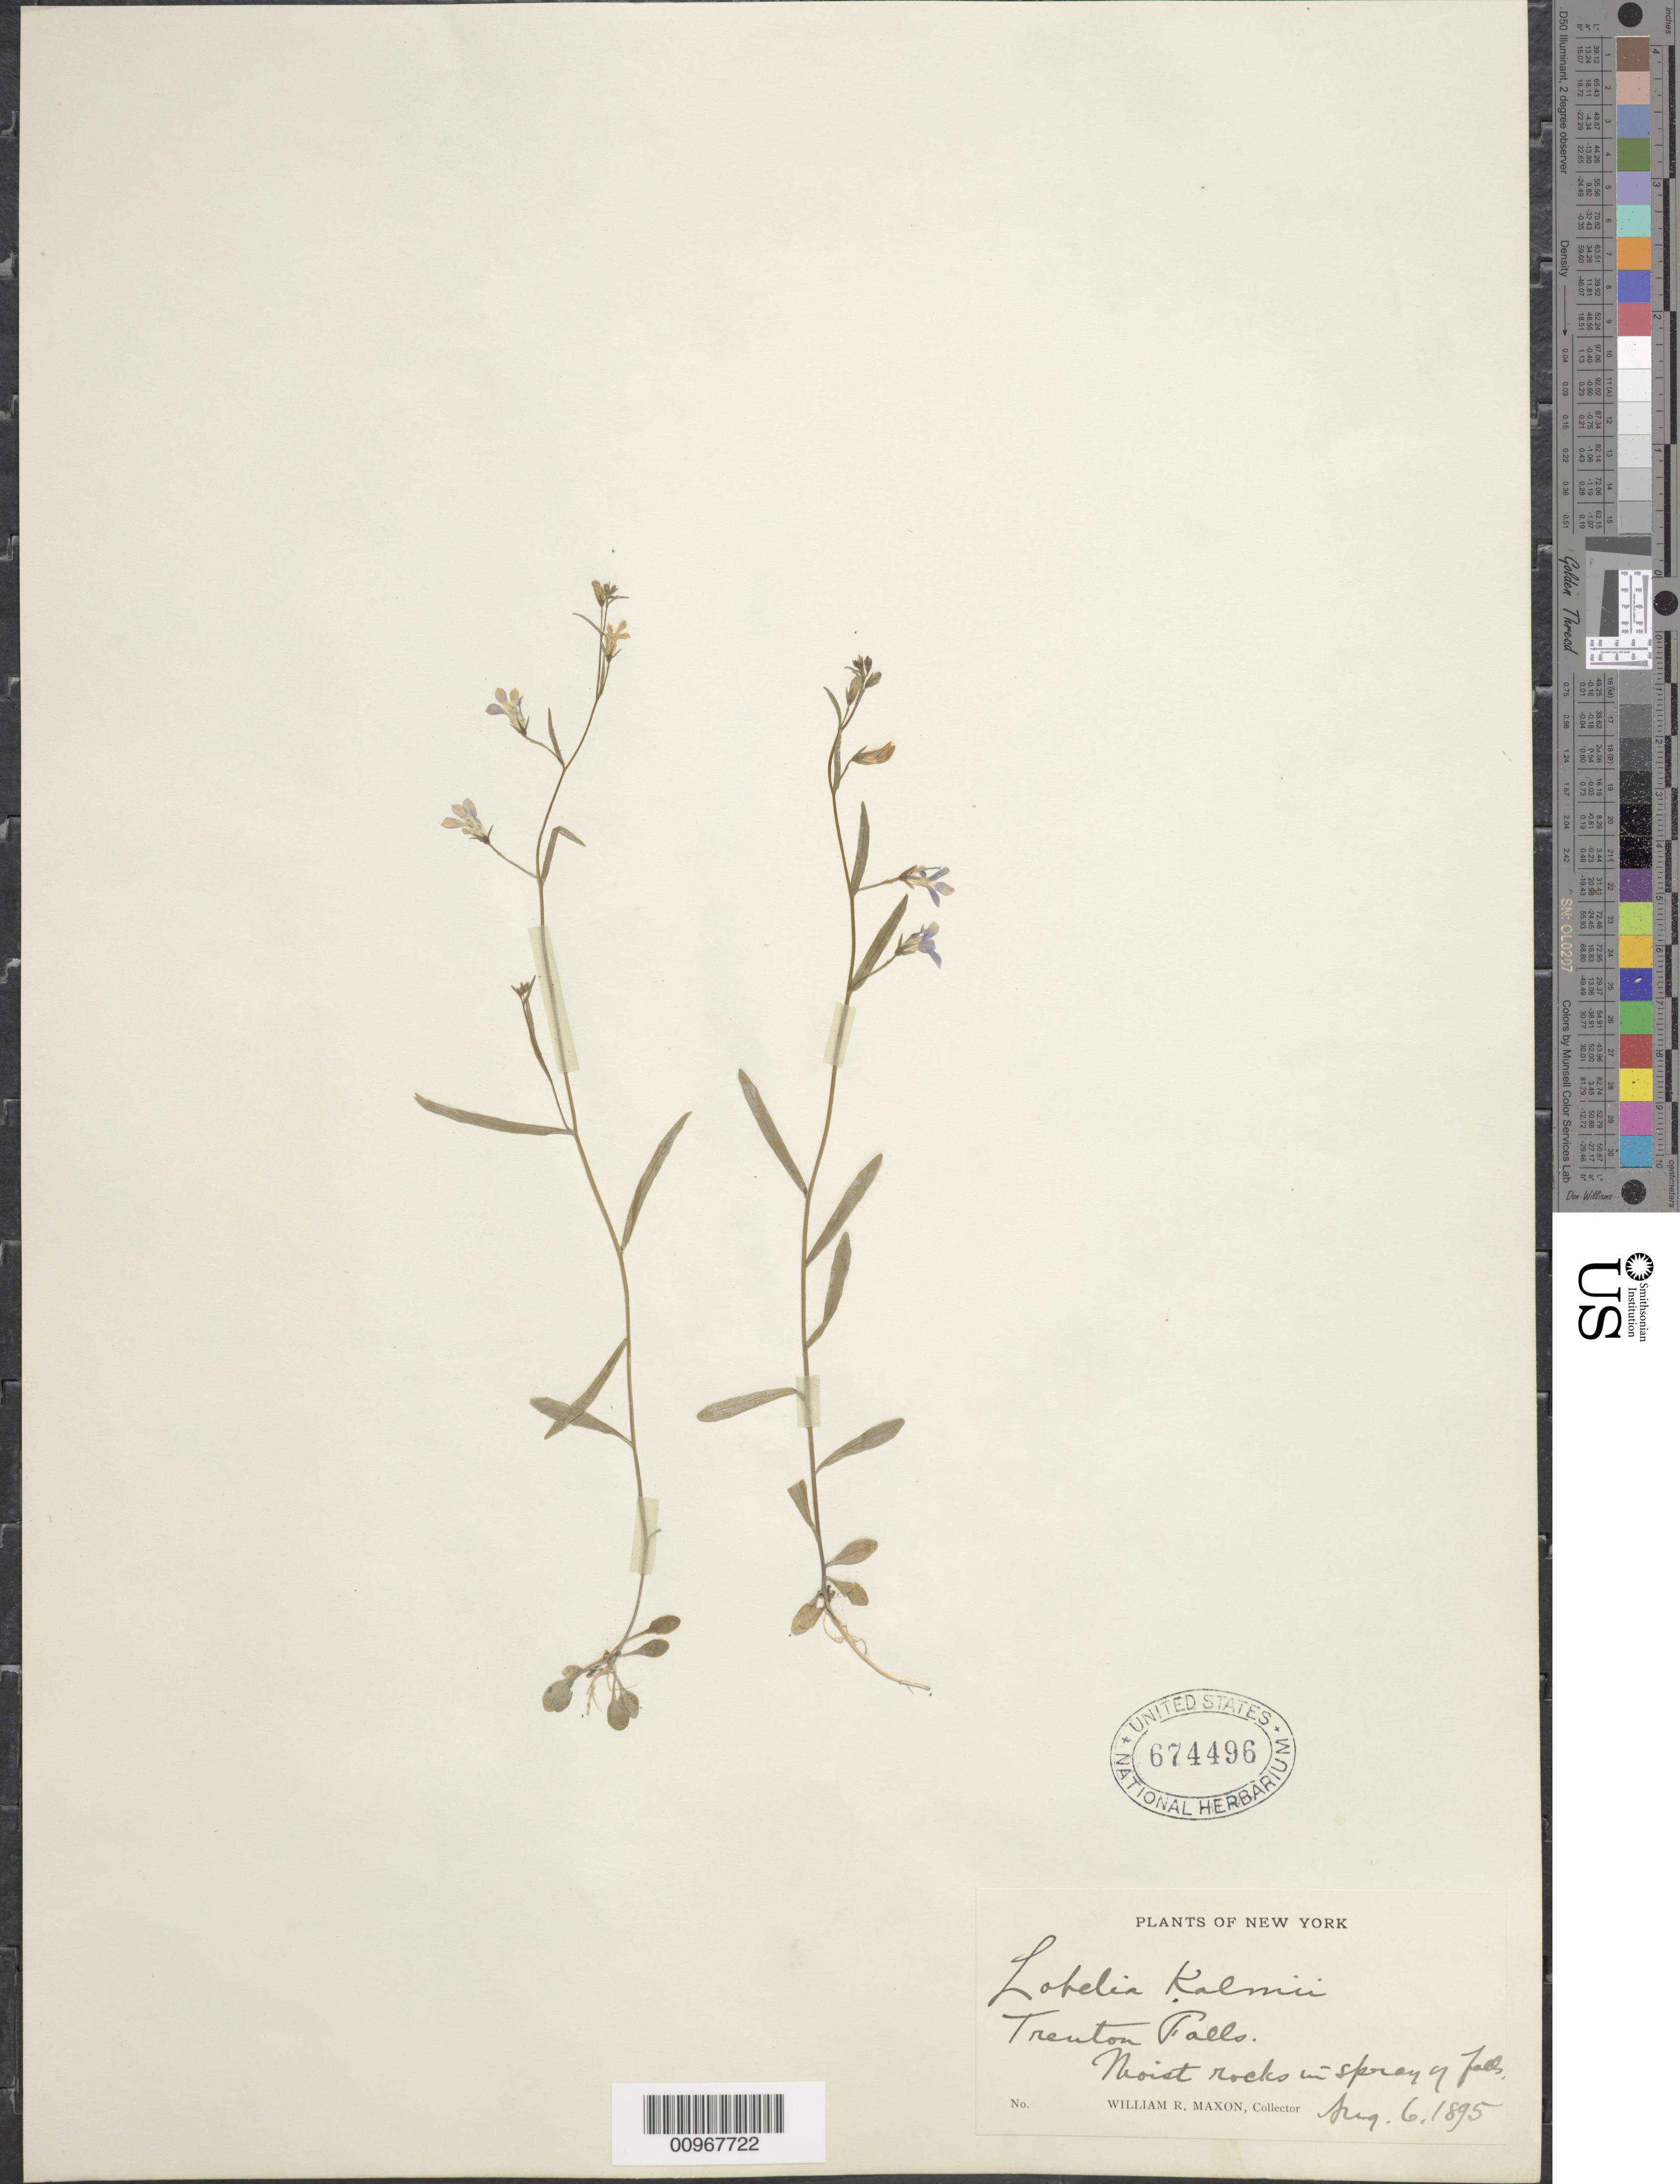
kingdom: Plantae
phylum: Tracheophyta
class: Magnoliopsida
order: Asterales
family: Campanulaceae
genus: Lobelia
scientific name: Lobelia kalmii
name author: L.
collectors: W. R. Maxon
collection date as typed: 6 Aug 1895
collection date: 1895-08-06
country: United States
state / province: New York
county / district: Oneida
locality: Trenton Falls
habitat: moist rocks in spray of falls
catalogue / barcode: US 674496